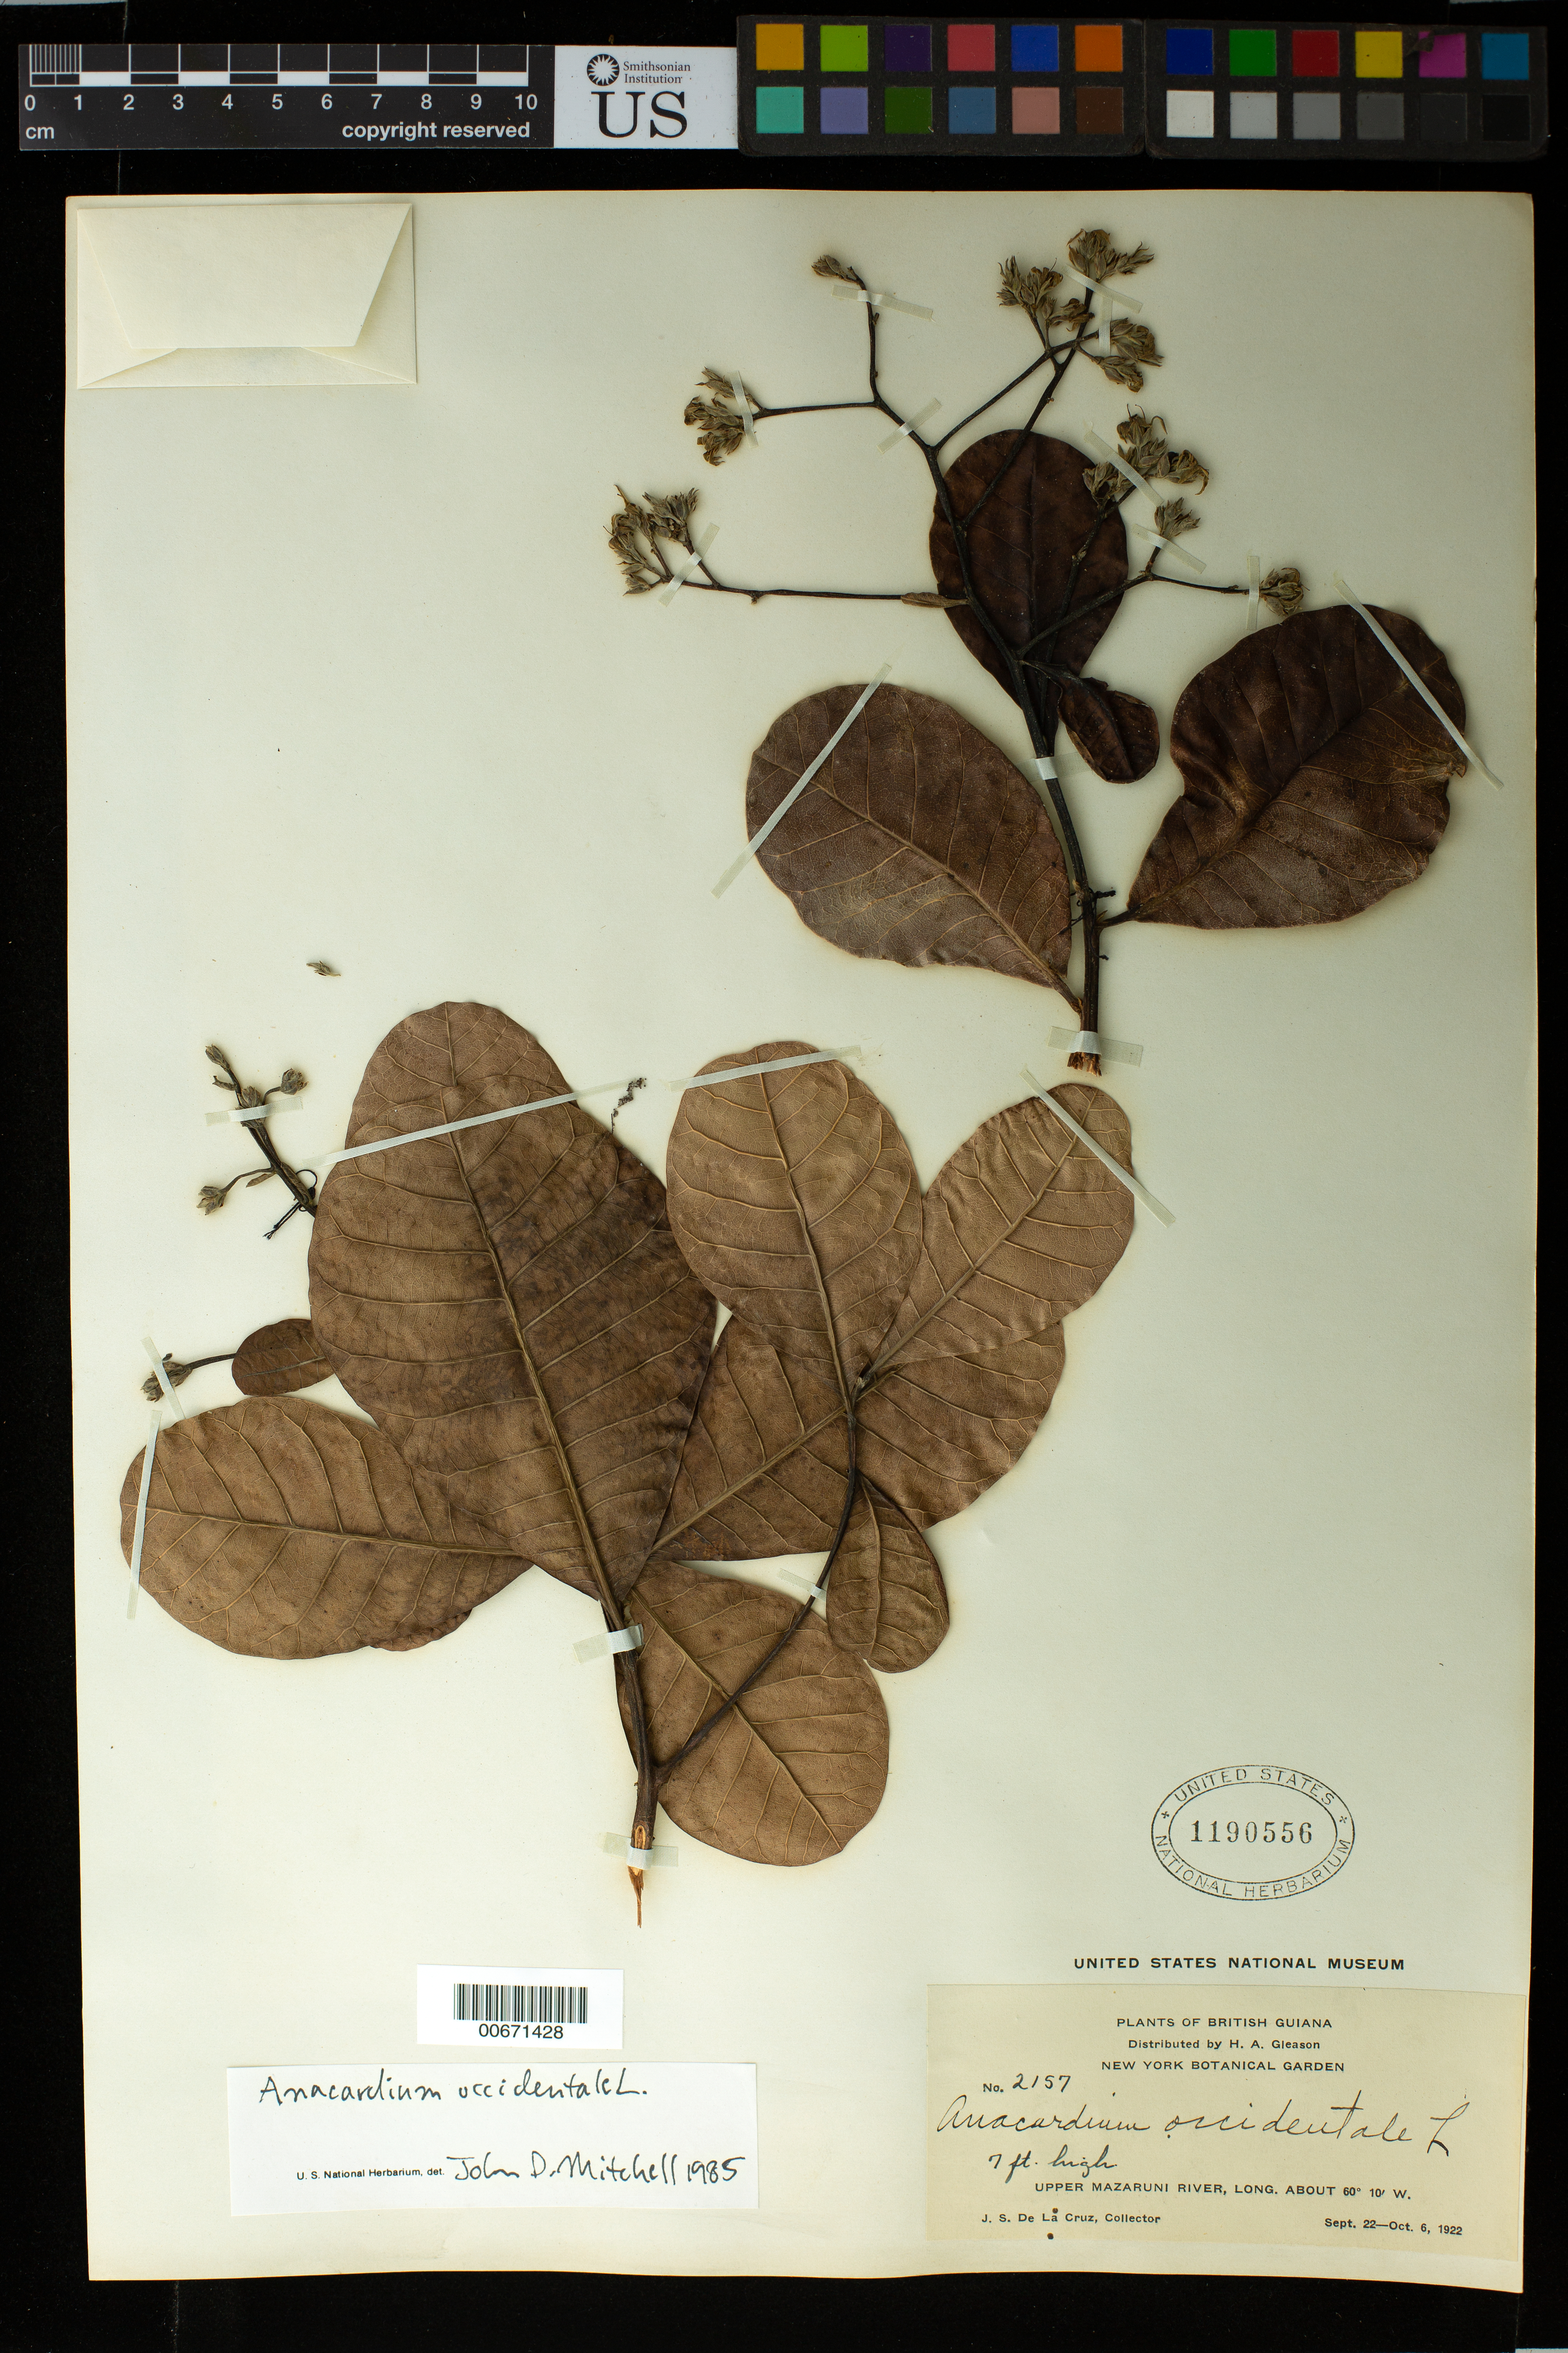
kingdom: Plantae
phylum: Tracheophyta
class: Magnoliopsida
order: Sapindales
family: Anacardiaceae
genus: Anacardium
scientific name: Anacardium occidentale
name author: L.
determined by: Mitchell, John D.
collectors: J. S. de la Cruz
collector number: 2157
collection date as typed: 22-Sep-22 to 6-Oct-22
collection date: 1922-09-22/1922-10-06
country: Guyana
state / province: Cuyuni-Mazaruni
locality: Upper Mazaruni R.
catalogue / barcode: US 1190556